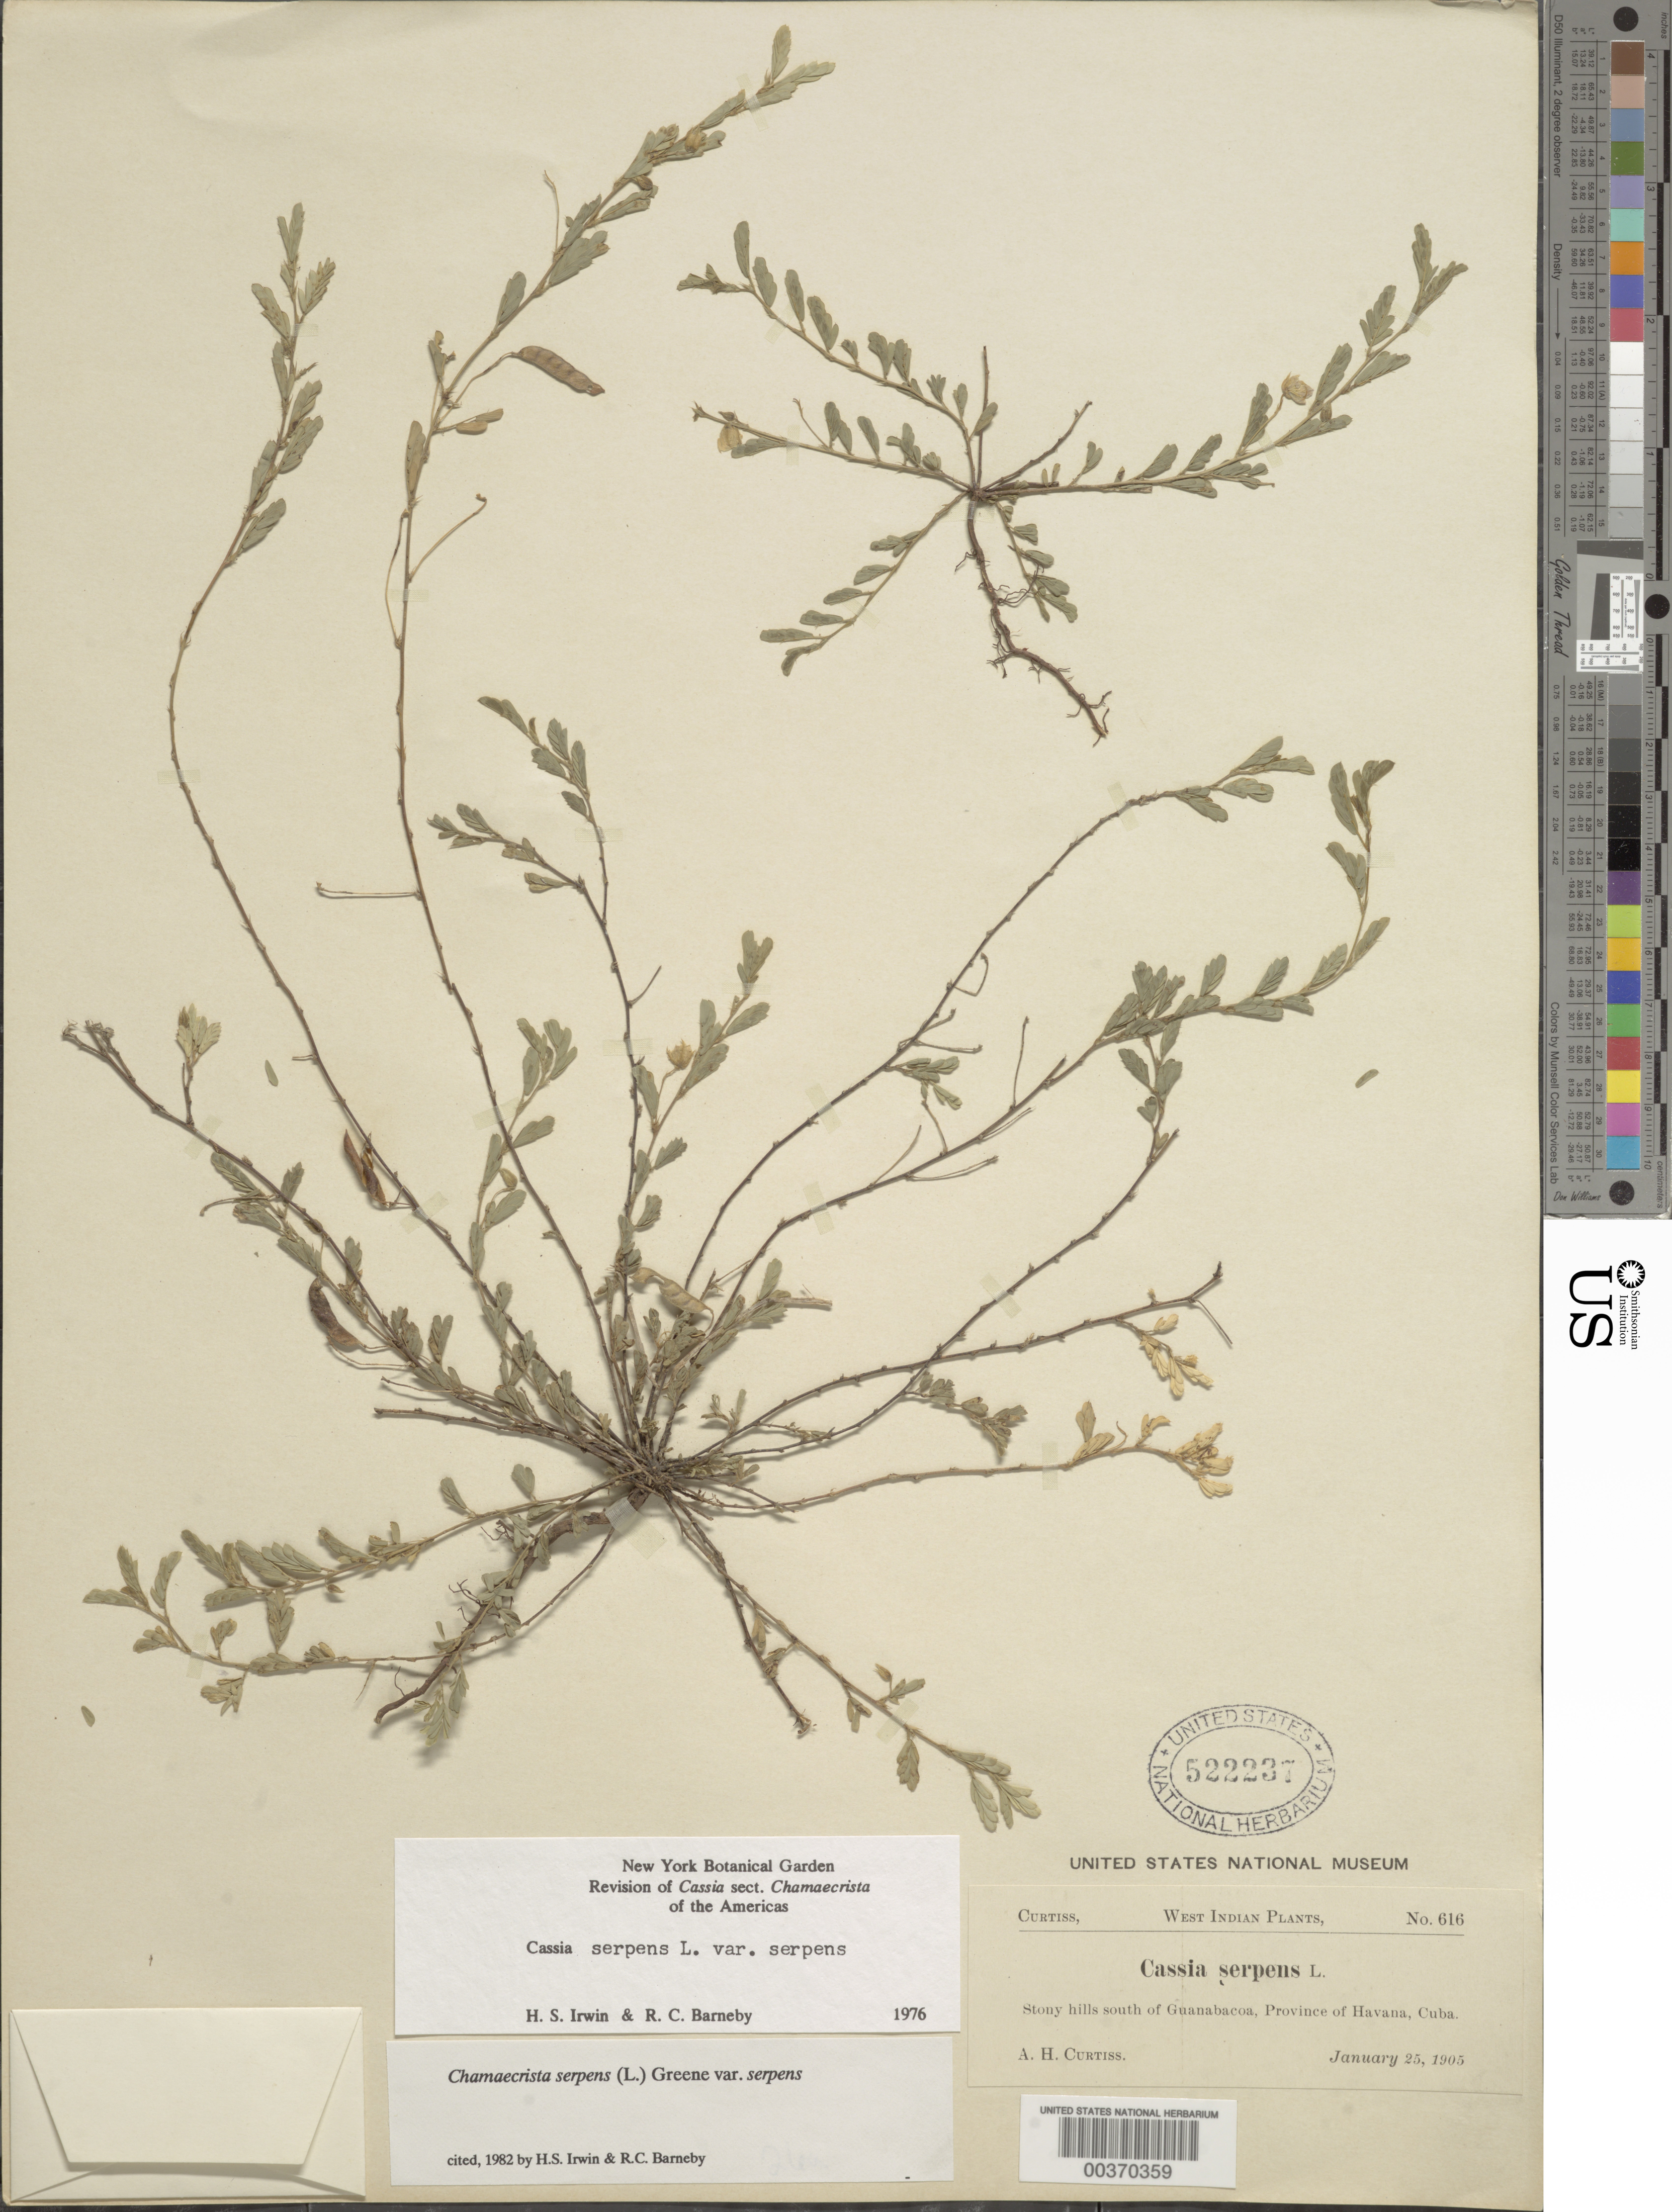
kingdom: Plantae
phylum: Tracheophyta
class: Magnoliopsida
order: Fabales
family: Fabaceae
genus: Chamaecrista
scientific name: Chamaecrista serpens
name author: (L.) Greene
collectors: A. H. Curtiss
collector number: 616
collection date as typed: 25 Jan 1905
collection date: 1905-01-25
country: Cuba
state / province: La Habana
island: Greater Antilles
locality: S of guanabacoa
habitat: Stony hills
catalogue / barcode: US 522237